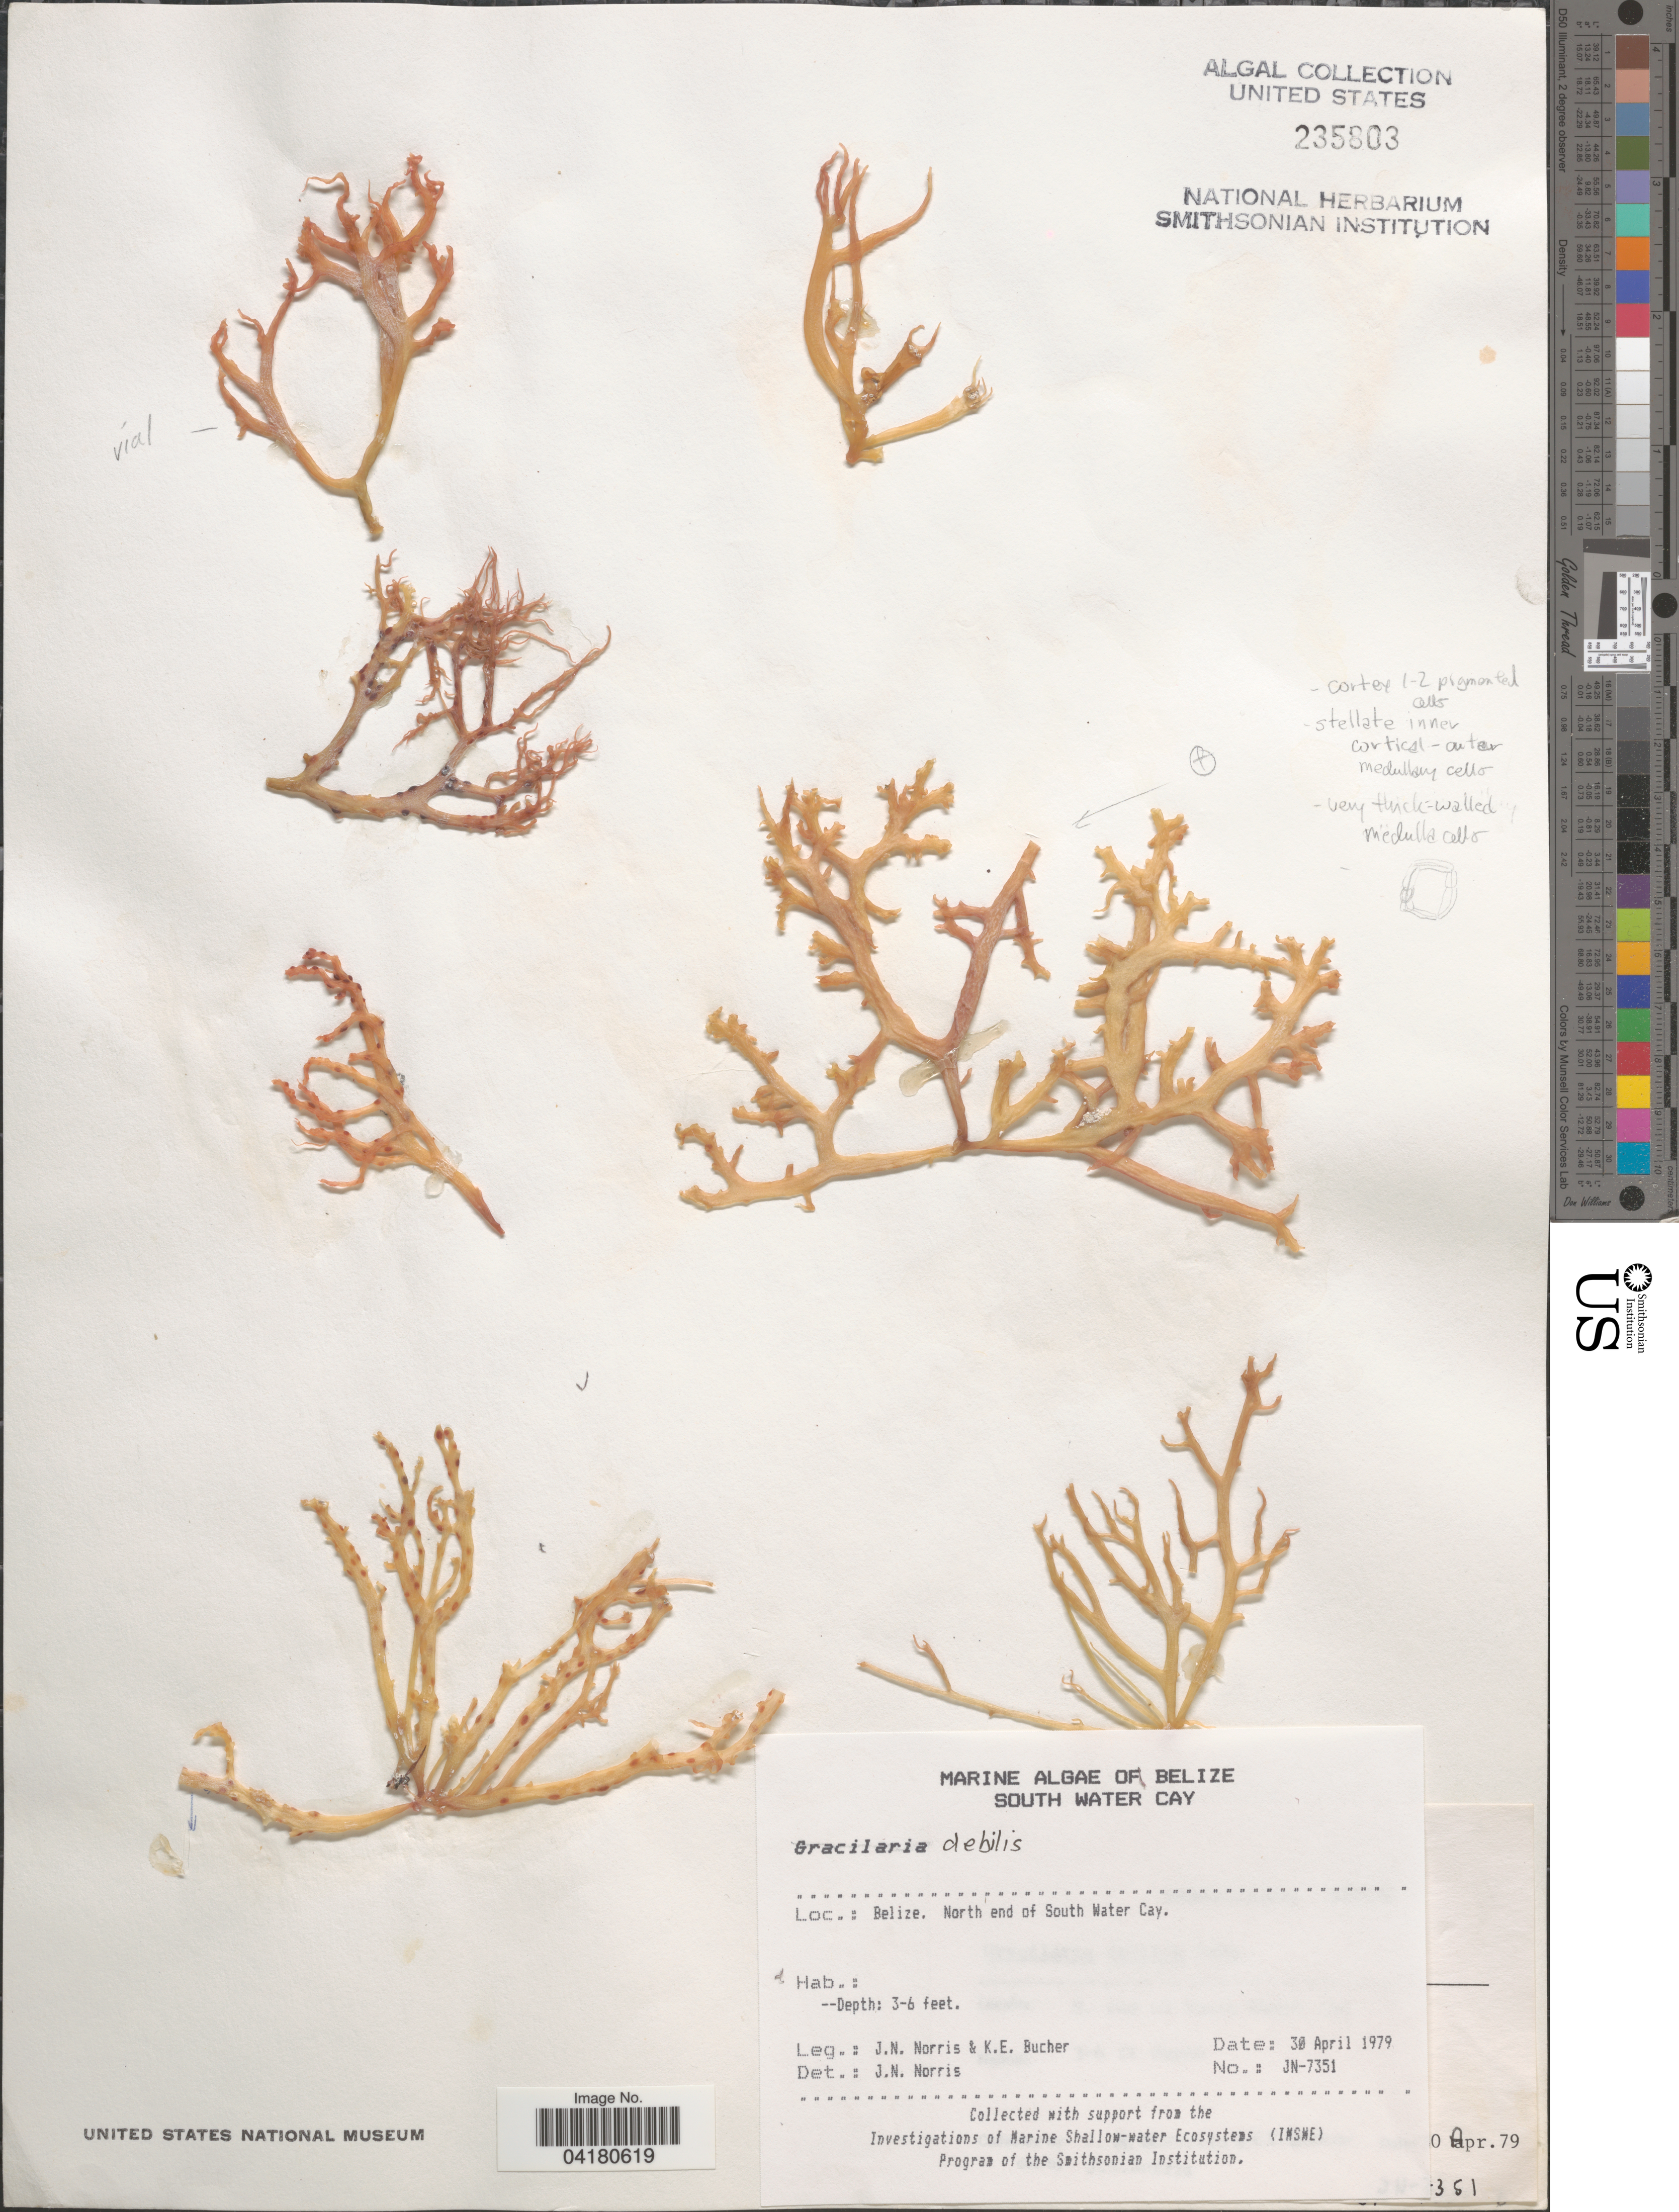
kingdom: Plantae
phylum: Rhodophyta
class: Florideophyceae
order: Gracilariales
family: Gracilariaceae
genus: Gracilaria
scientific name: Gracilaria debilis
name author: (Forssk.) Børgesen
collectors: J. Norris & K. E. Bucher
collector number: JN-7352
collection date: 1979-04-30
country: Belize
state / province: Belize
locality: North end of South Water Cay.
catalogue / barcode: US 235803